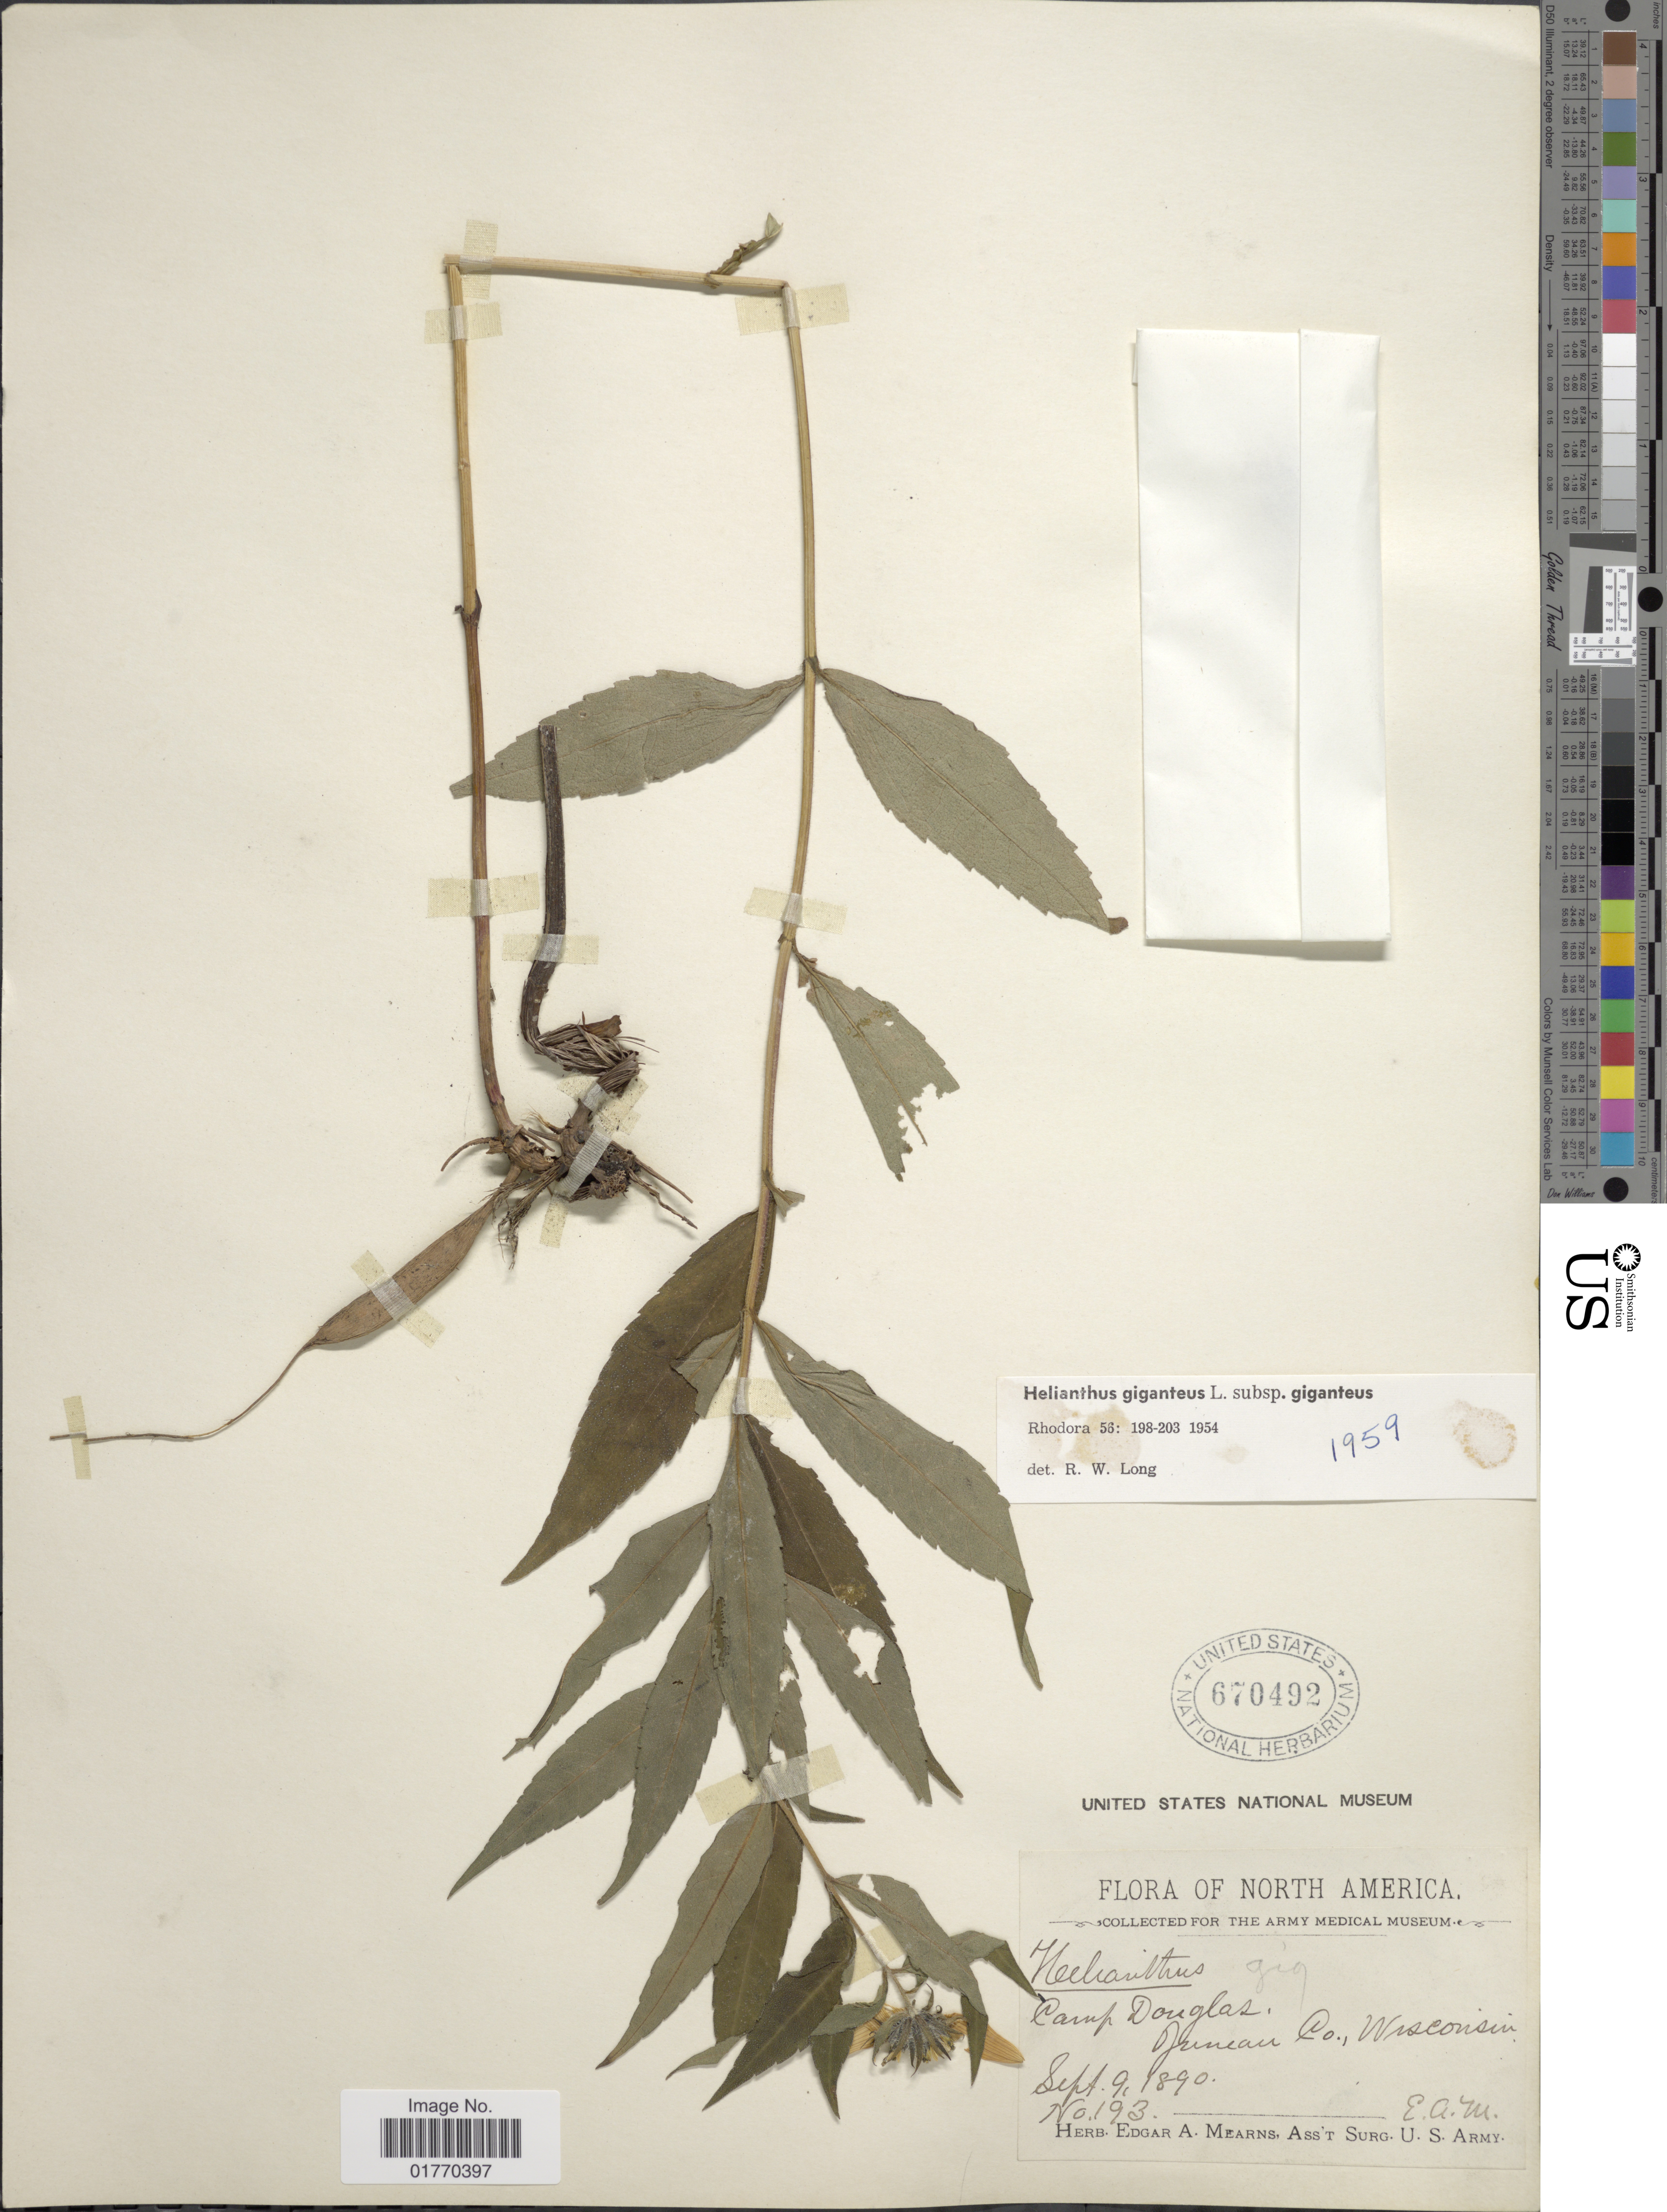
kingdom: Plantae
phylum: Tracheophyta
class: Magnoliopsida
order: Asterales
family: Asteraceae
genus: Helianthus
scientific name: Helianthus giganteus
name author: L.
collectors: E. A. Mearns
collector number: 193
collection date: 1890-09-09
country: United States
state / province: Wisconsin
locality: Camp Douglas, Juneau Co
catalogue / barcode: US 670492